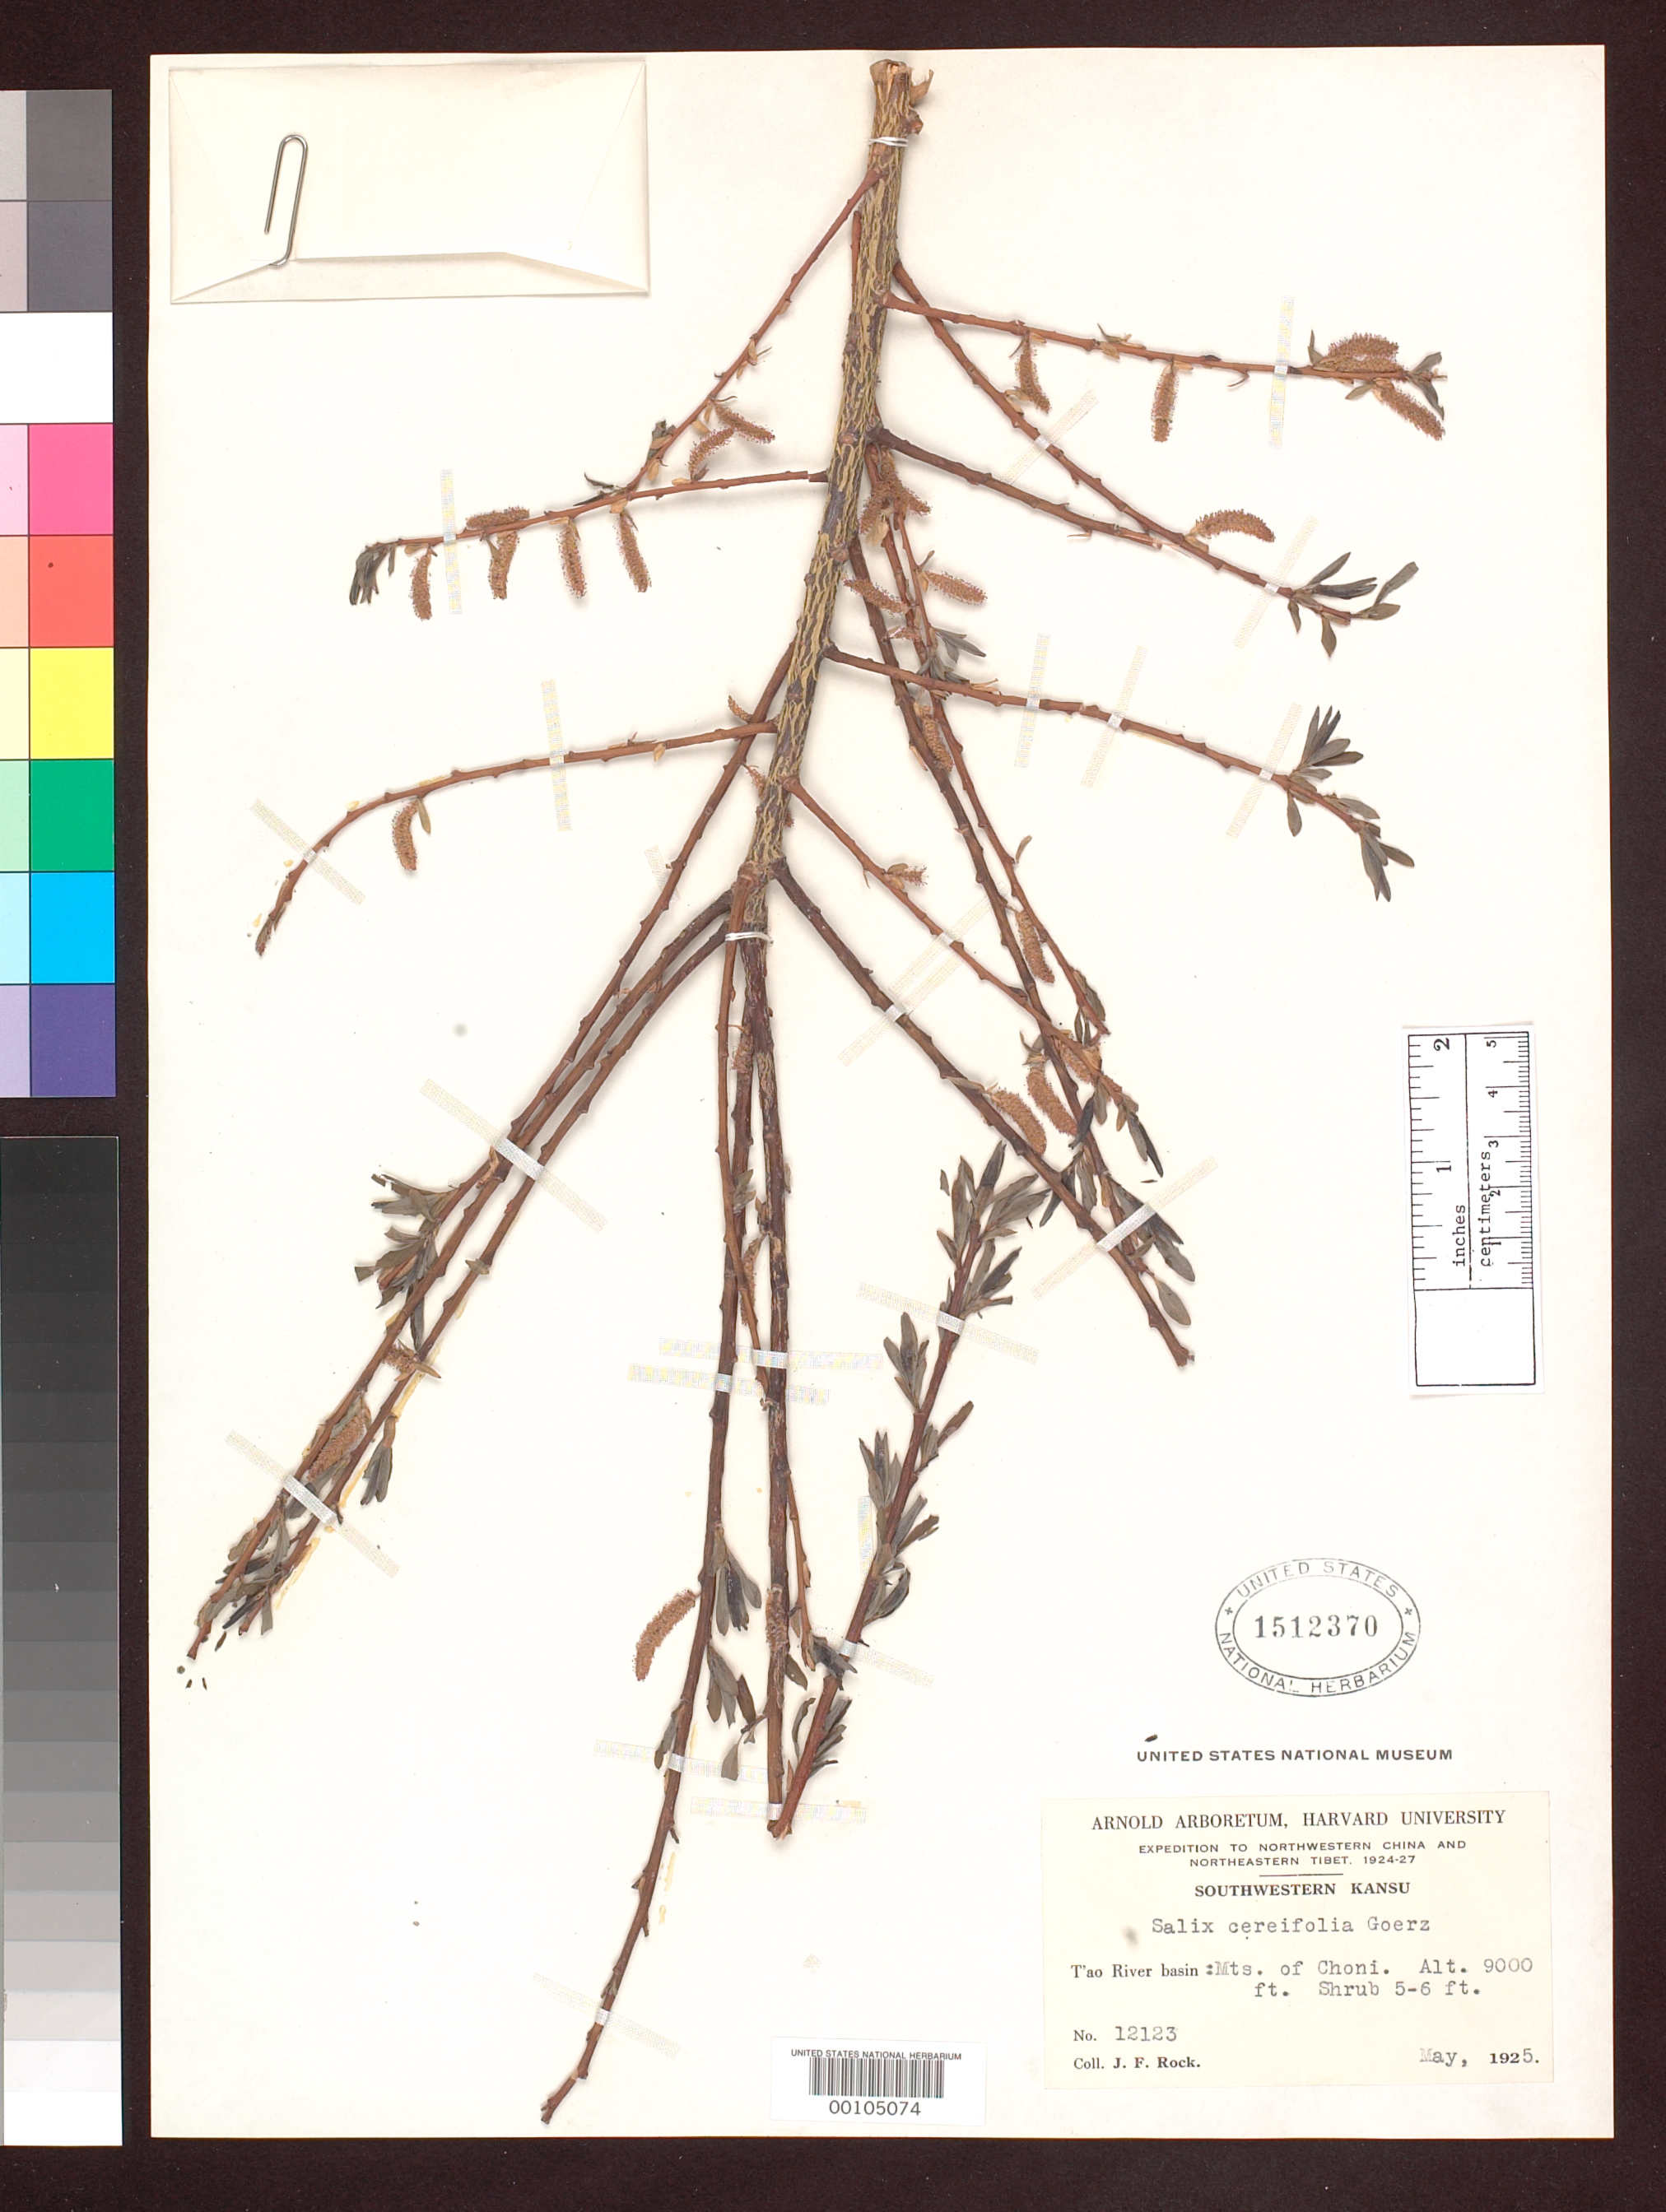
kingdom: Plantae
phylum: Tracheophyta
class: Magnoliopsida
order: Malpighiales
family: Salicaceae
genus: Salix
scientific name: Salix cereifolia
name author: Goerz in Rehder & Kobuski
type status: Isosyntype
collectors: J. F. Rock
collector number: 12123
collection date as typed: May 1925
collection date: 1925-05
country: China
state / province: Gansu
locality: Southwestern Kansu. T'ao River basin: Mts. of Choni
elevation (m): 2743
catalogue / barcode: US 1512370